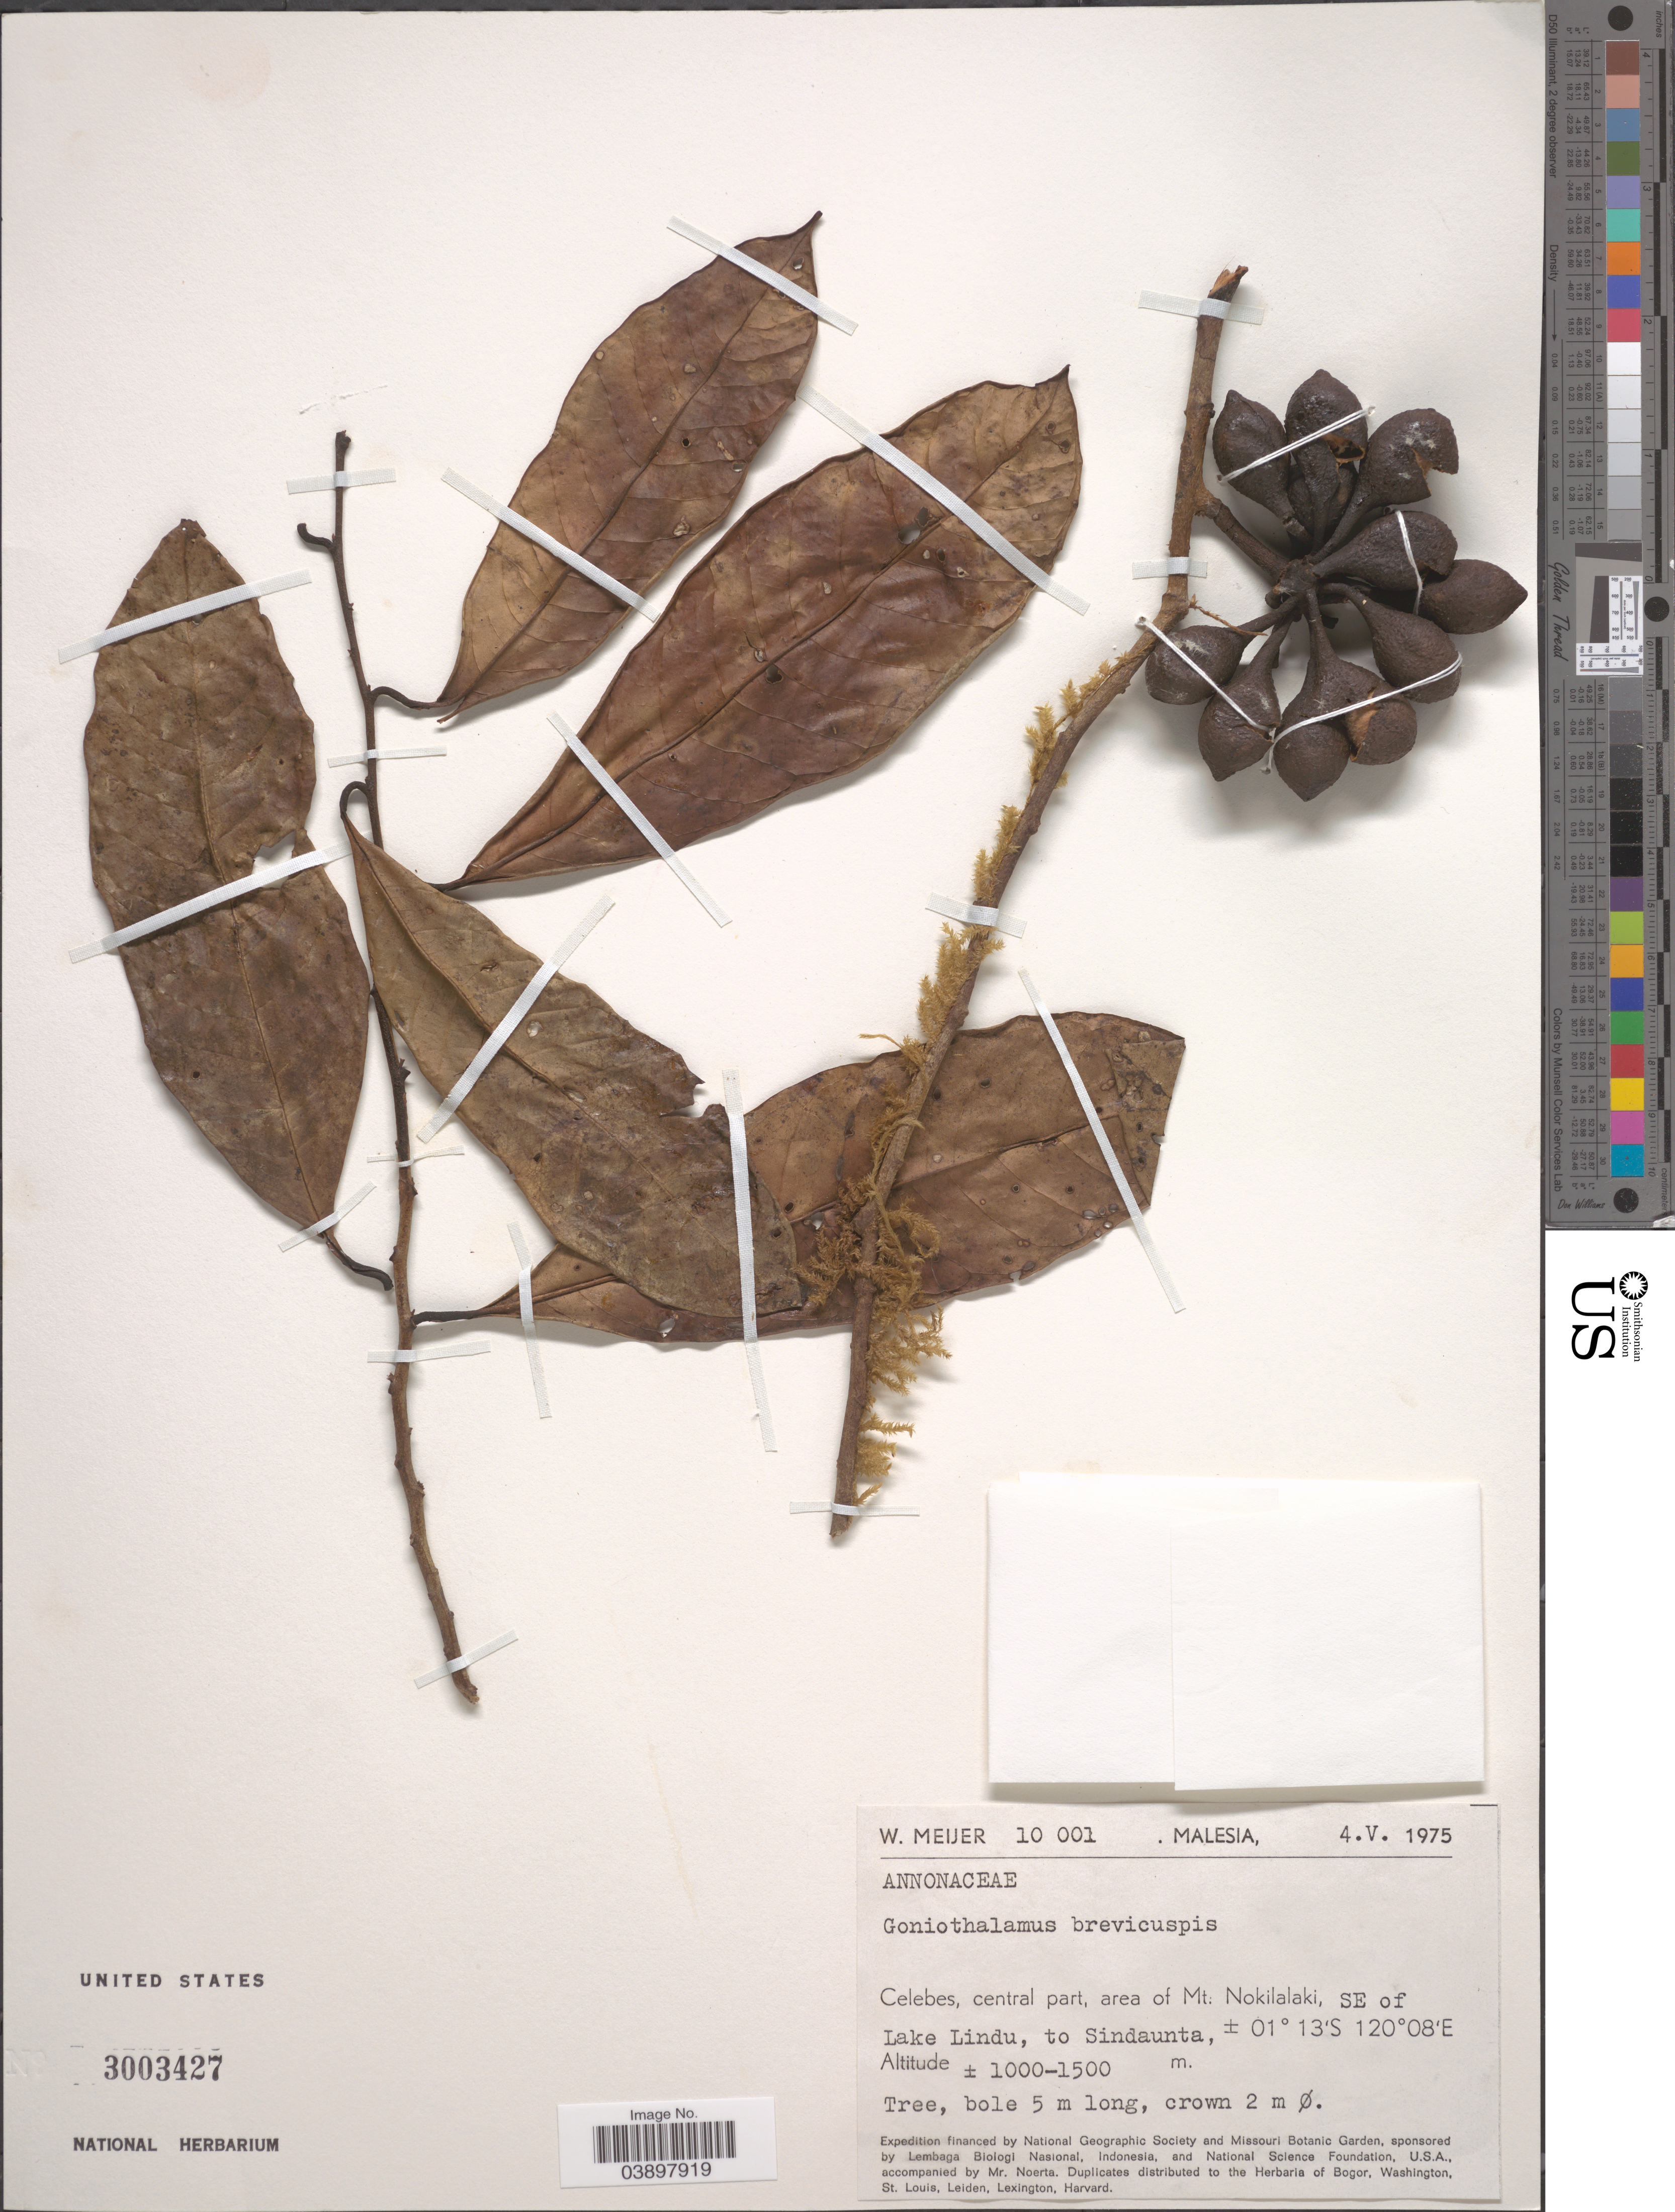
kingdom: Plantae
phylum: Tracheophyta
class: Magnoliopsida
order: Magnoliales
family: Annonaceae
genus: Goniothalamus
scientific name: Goniothalamus brevicuspis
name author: Miq.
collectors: W. Meijer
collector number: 10001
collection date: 1975-05-04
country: Malaysia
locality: Celebes, central part, area of Mt. Nokilalaki, SE of Lake Lindu, to Sindaunta.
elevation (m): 1000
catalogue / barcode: US 3003427